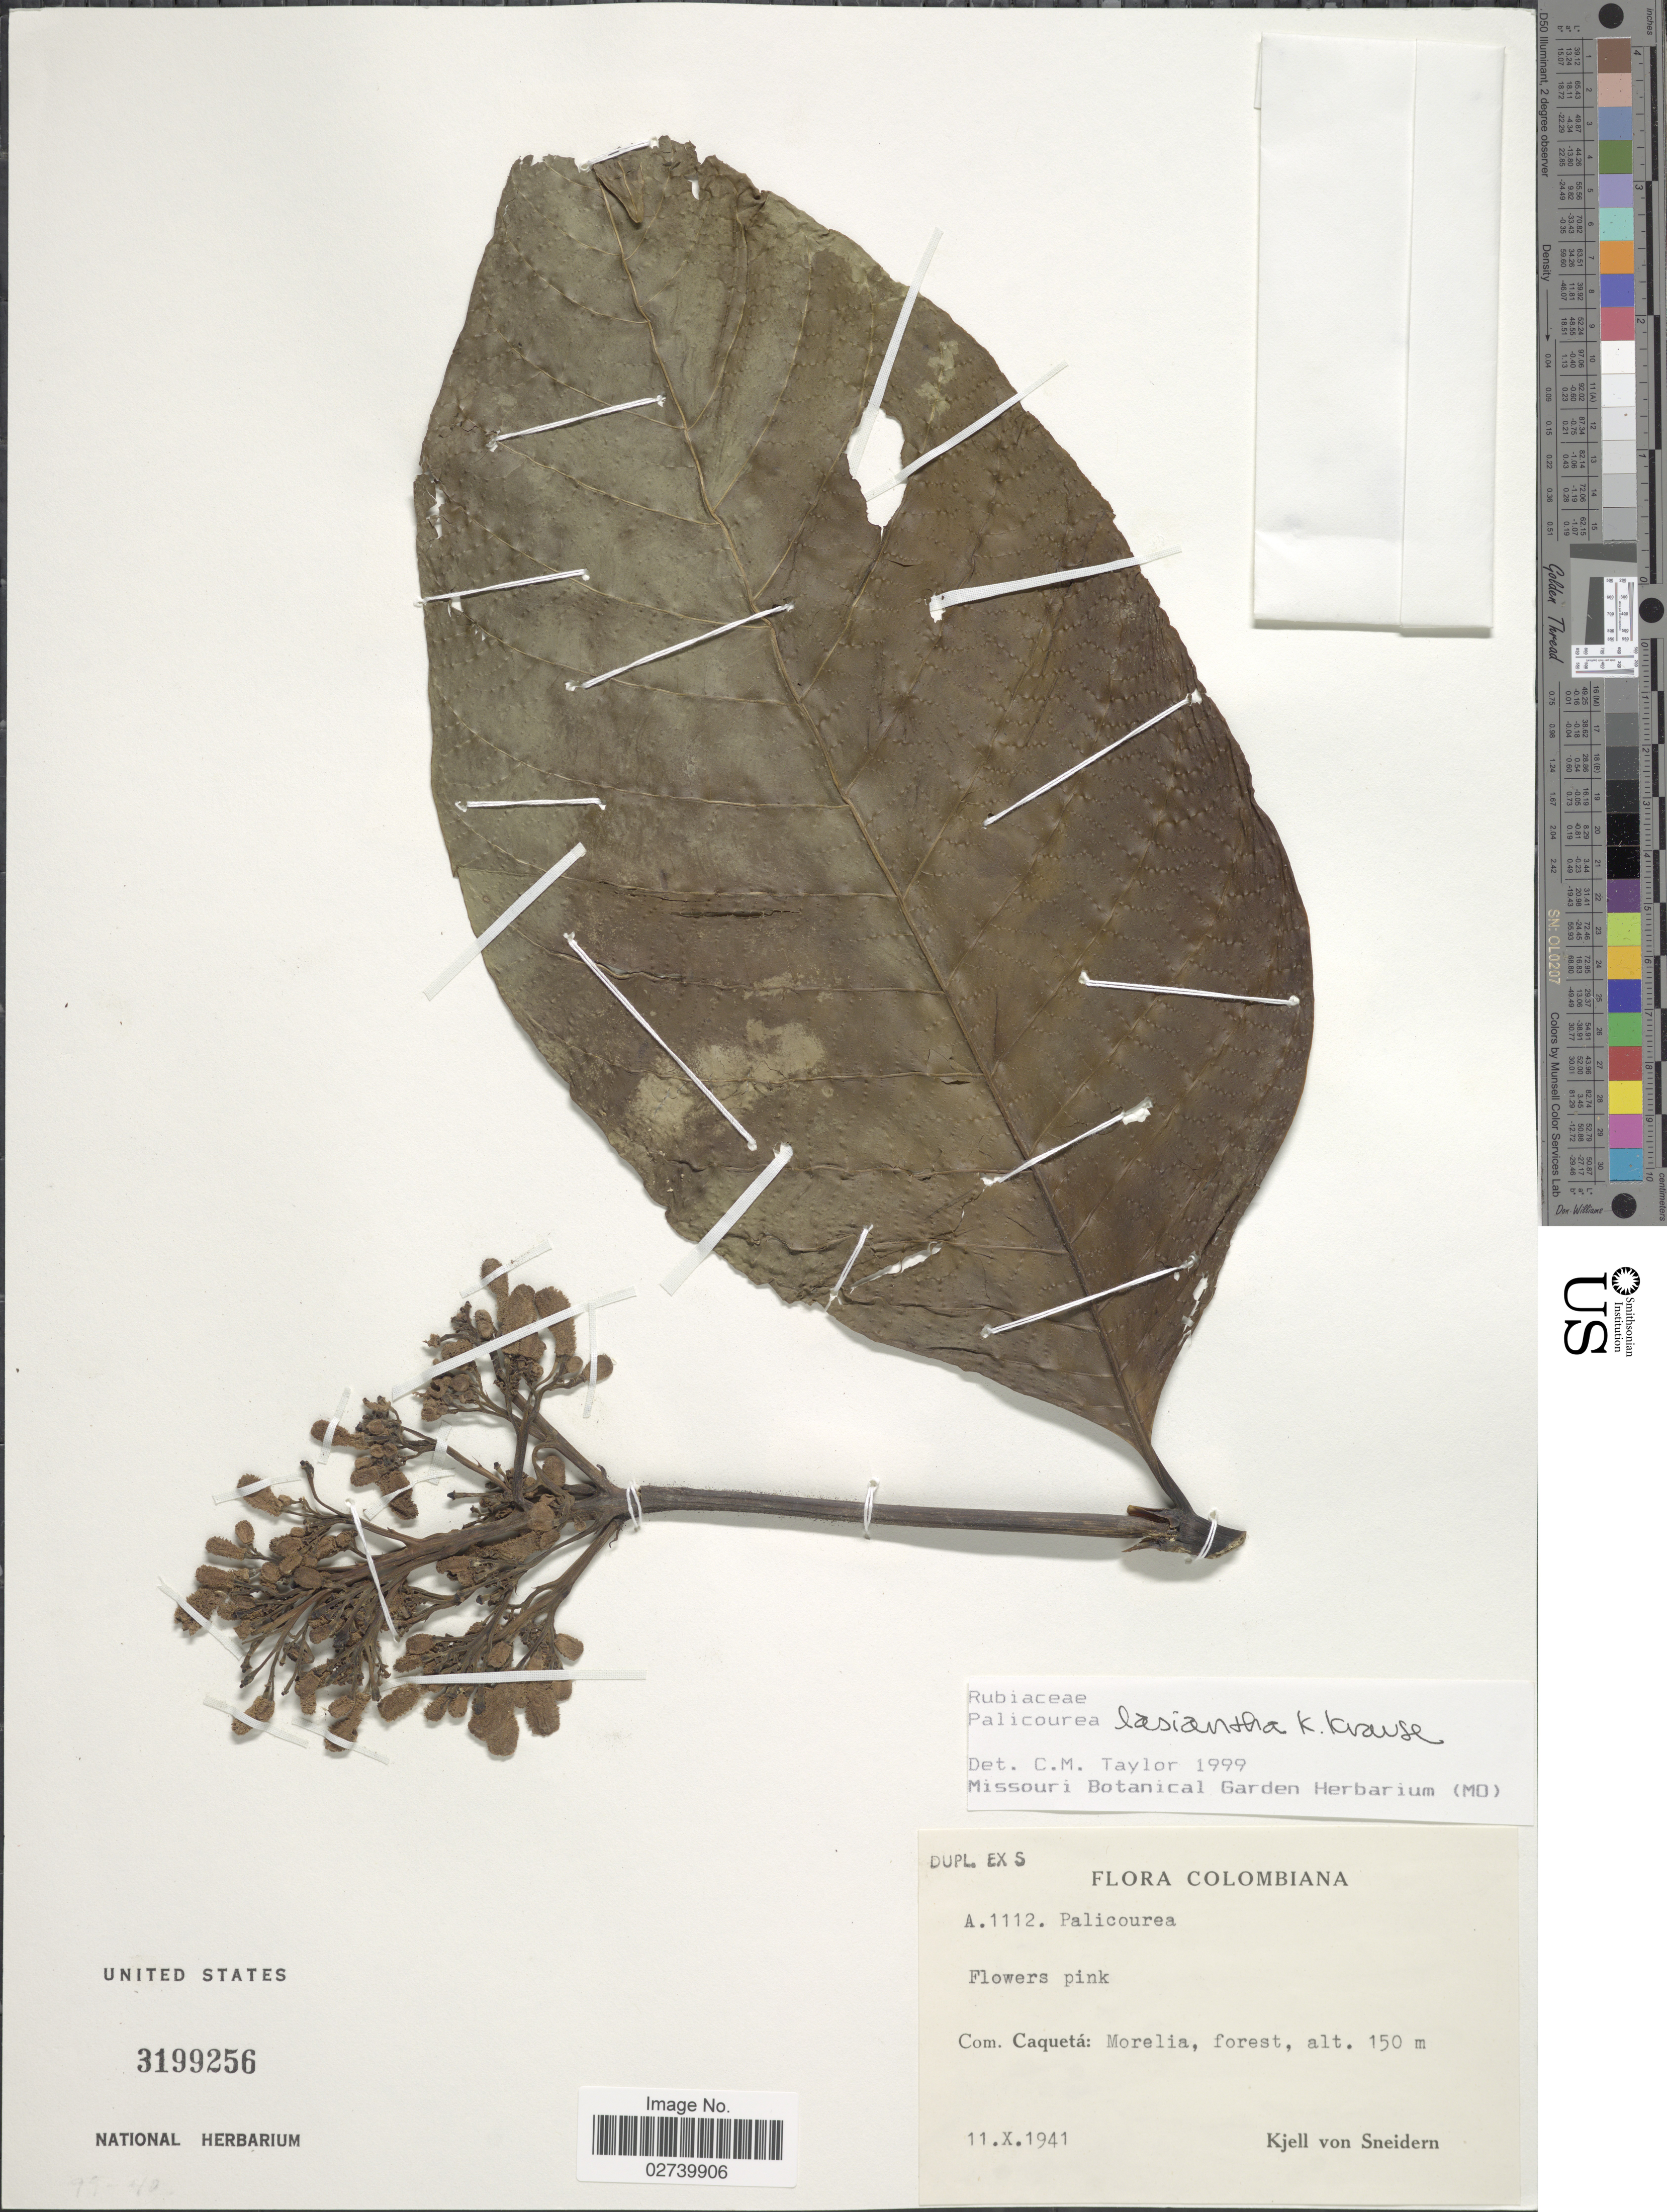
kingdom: Plantae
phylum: Tracheophyta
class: Magnoliopsida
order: Gentianales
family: Rubiaceae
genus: Palicourea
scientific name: Palicourea lasiantha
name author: Krause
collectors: K. von Sneidern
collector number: A.1112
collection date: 1941-10-11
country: Colombia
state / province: Caquetá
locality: Morelia, forest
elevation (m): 150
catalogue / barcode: US 3199256